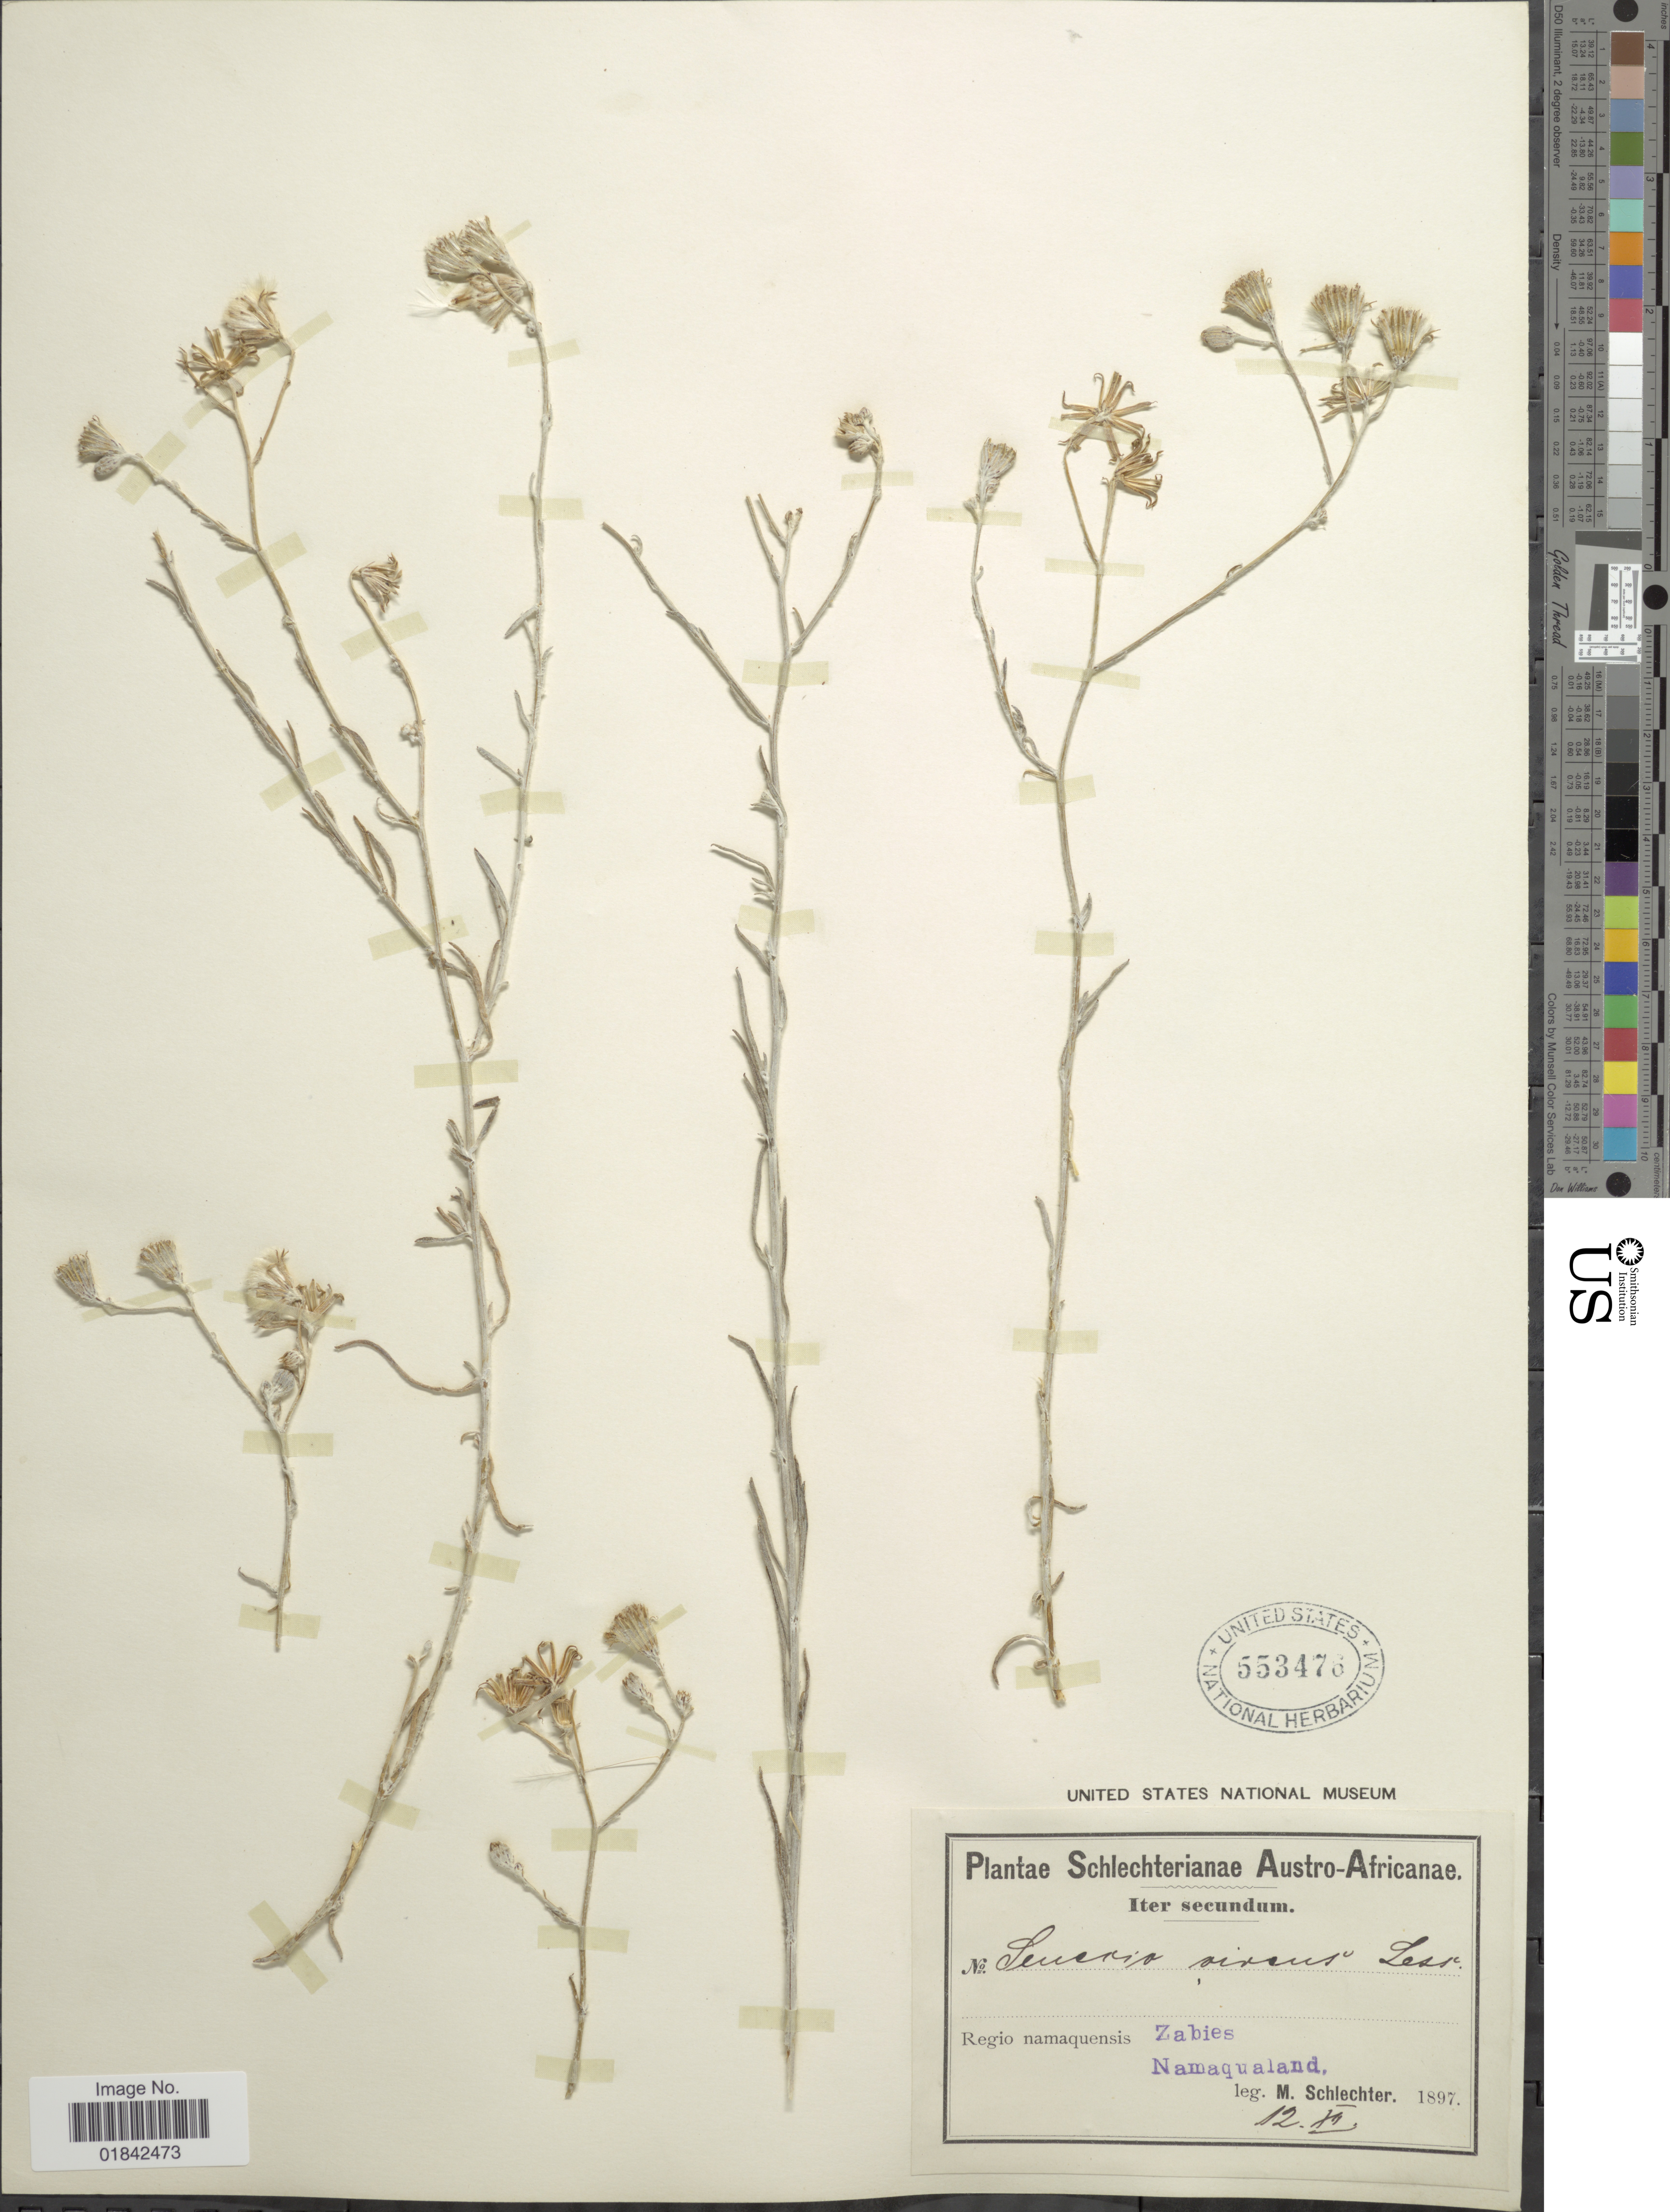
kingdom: Plantae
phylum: Tracheophyta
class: Magnoliopsida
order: Asterales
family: Asteraceae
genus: Senecio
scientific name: Senecio niveus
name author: (Thunb.) Willd.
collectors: Schlechter, --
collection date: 1897-10-12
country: South Africa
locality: Austro-Africanae, Regio namaquensis, Zabies Namaqualand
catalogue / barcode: US 553476